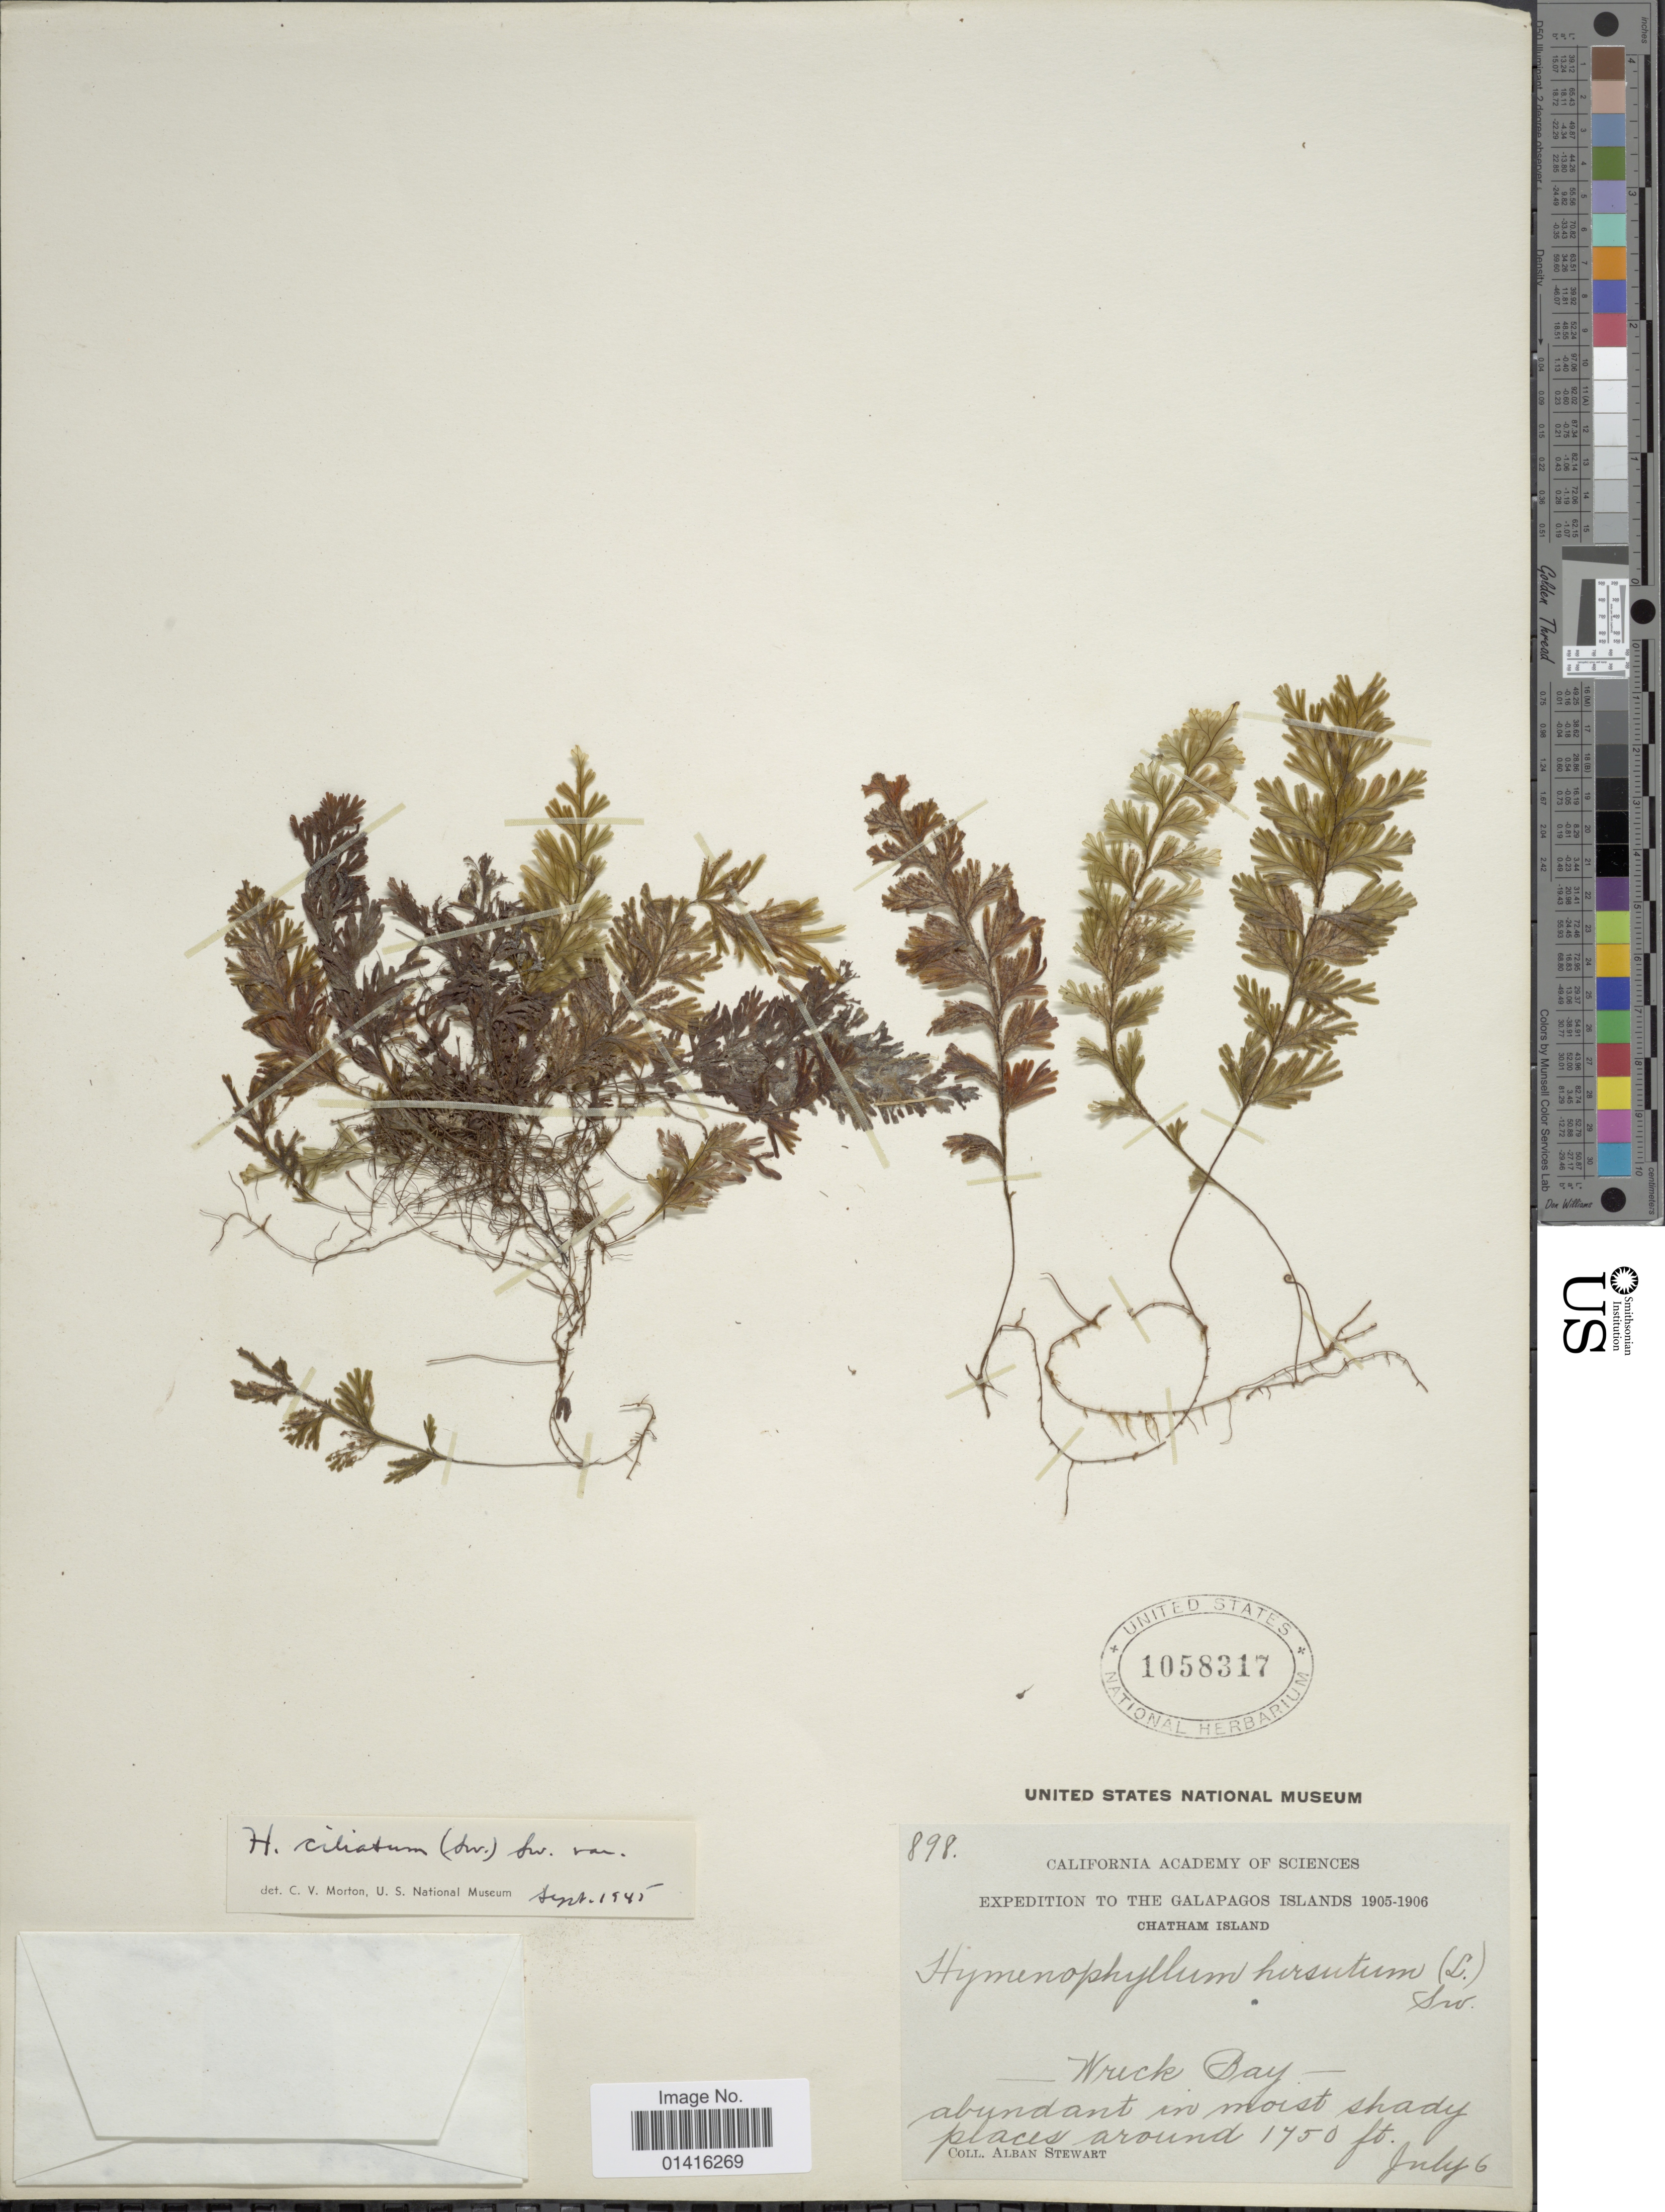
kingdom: Plantae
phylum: Tracheophyta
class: Polypodiopsida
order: Hymenophyllales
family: Hymenophyllaceae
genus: Hymenophyllum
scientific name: Hymenophyllum hirsutum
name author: (L.) Sw.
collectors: A. Stewart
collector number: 898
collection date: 1905-07-06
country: Ecuador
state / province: Colón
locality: Galapagos Islands, Chatham Island, Wreck Bay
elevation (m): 533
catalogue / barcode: US 1058317